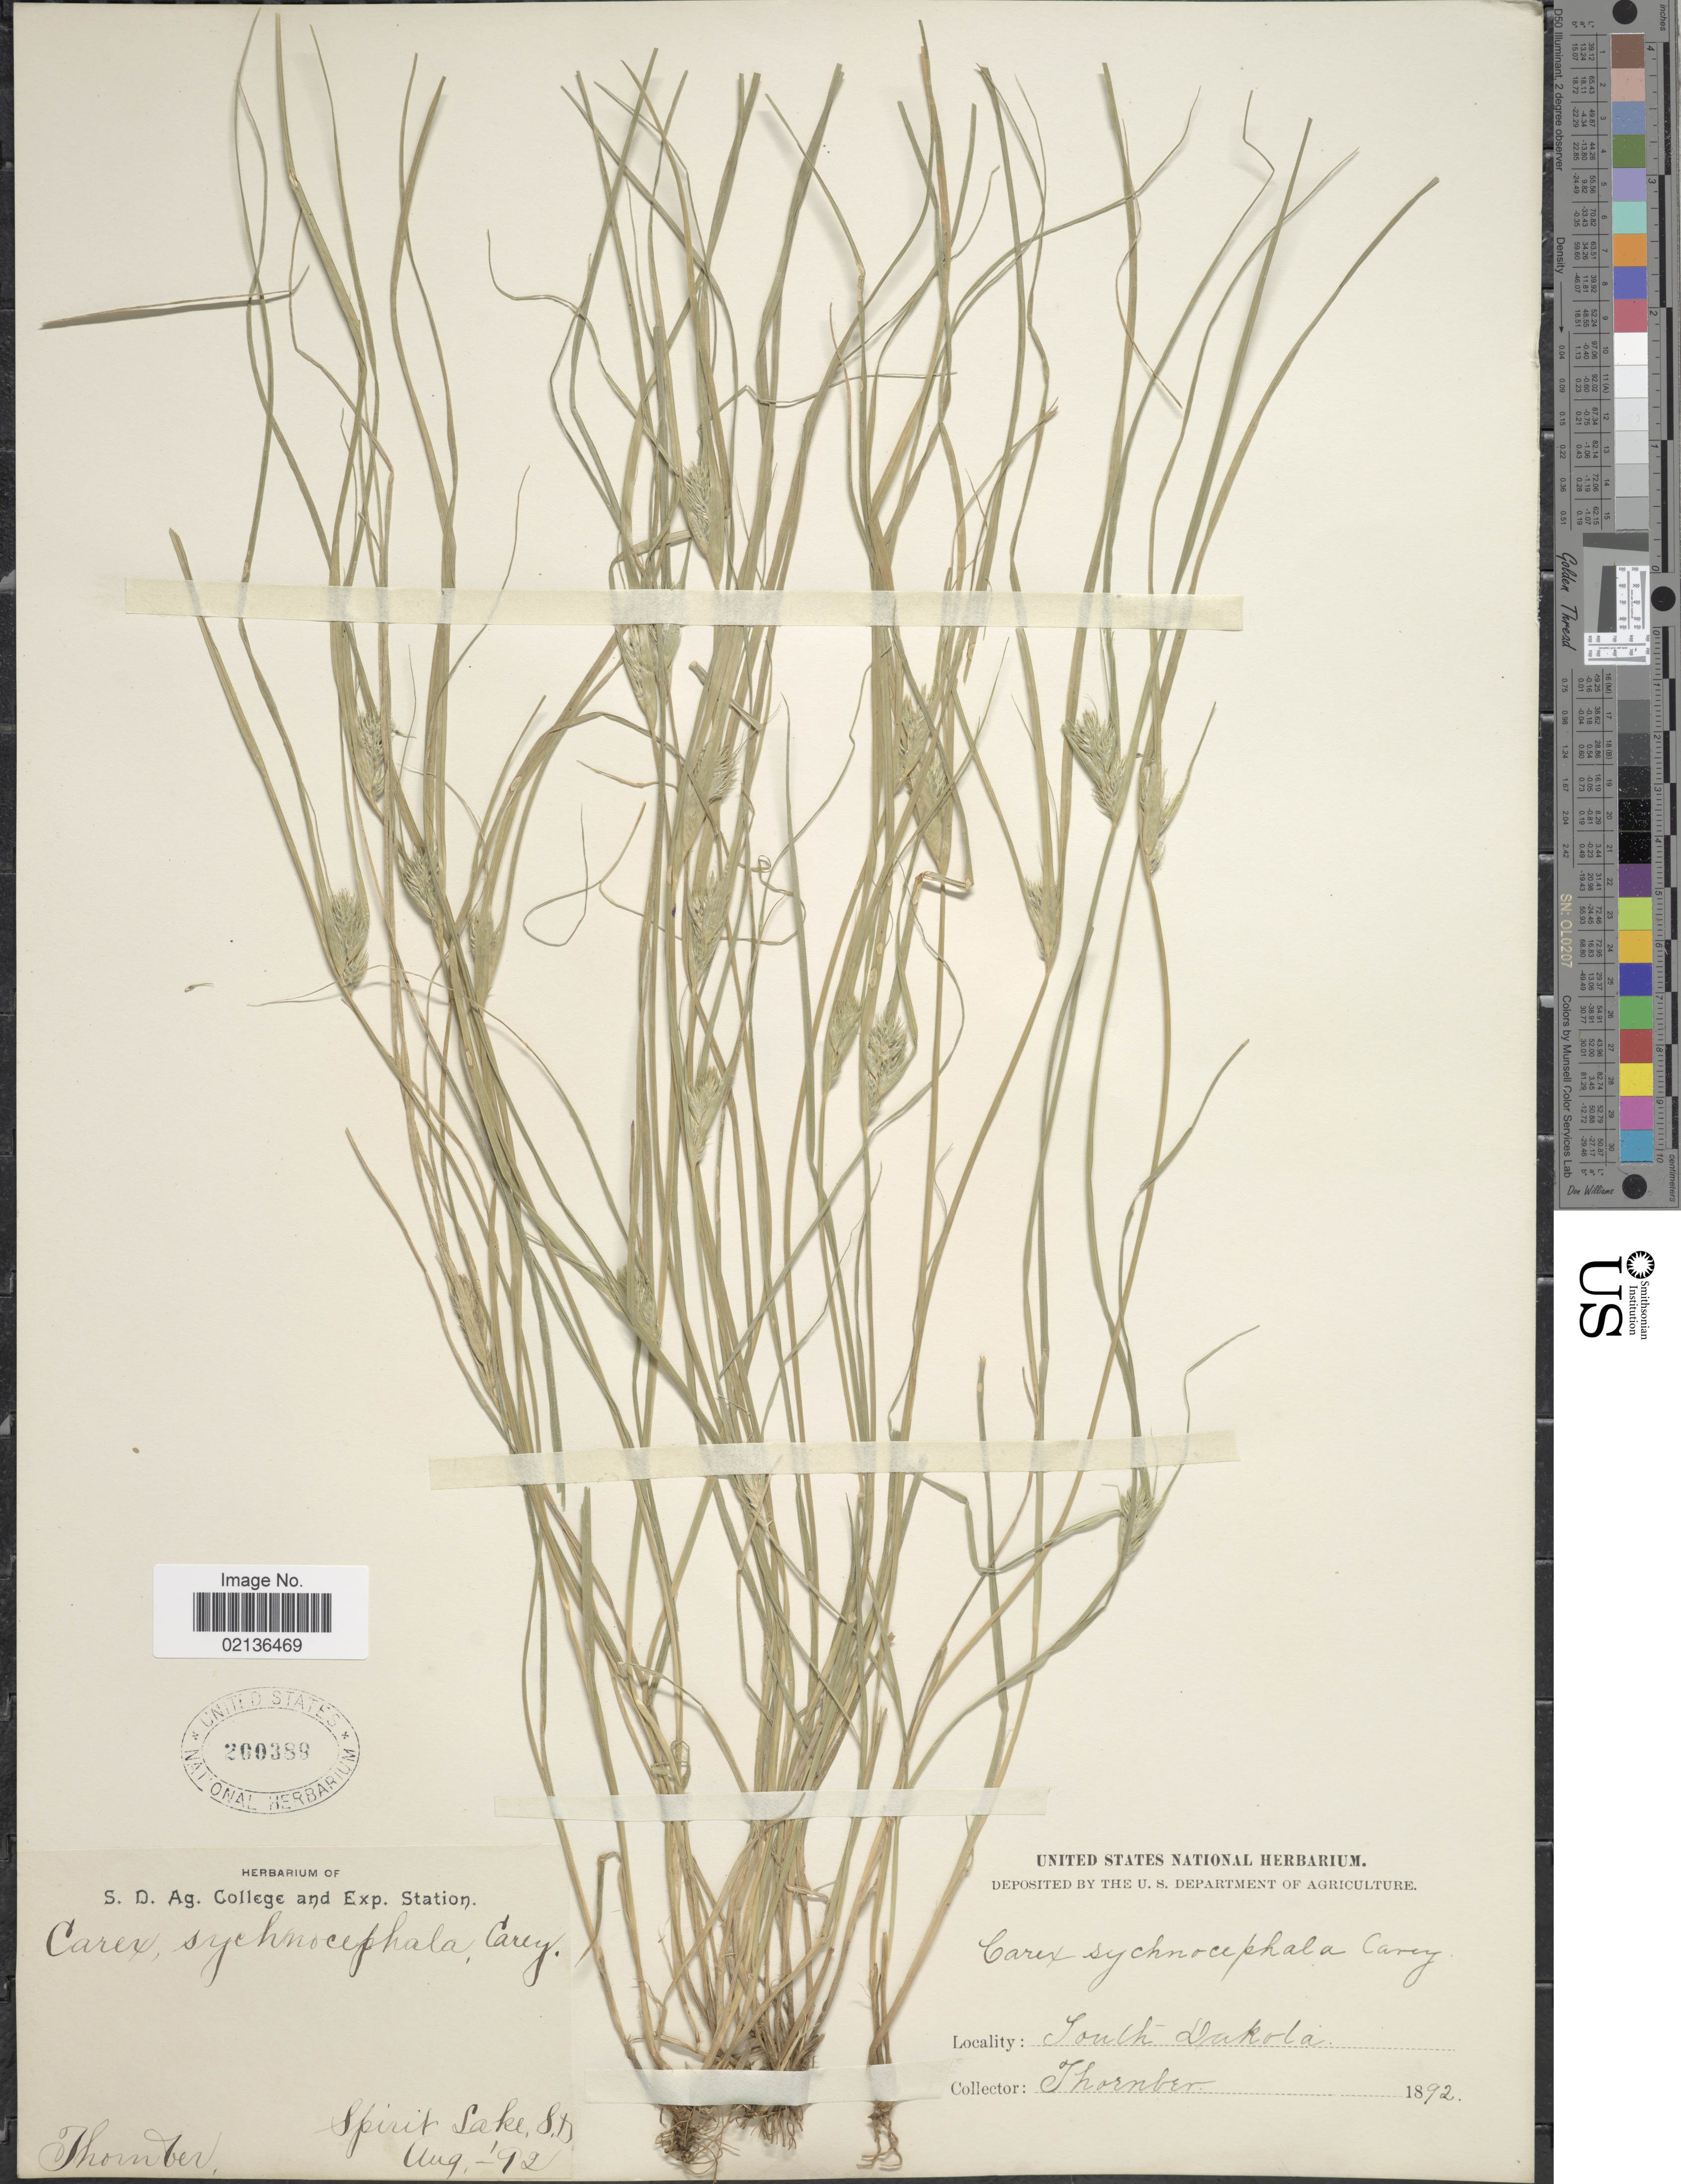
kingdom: Plantae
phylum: Tracheophyta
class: Liliopsida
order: Poales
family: Cyperaceae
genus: Carex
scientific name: Carex sychnocephala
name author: J. Carey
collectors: -. Thornber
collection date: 1892-08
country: United States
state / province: South Dakota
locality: Spirit Lake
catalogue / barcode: US 200389